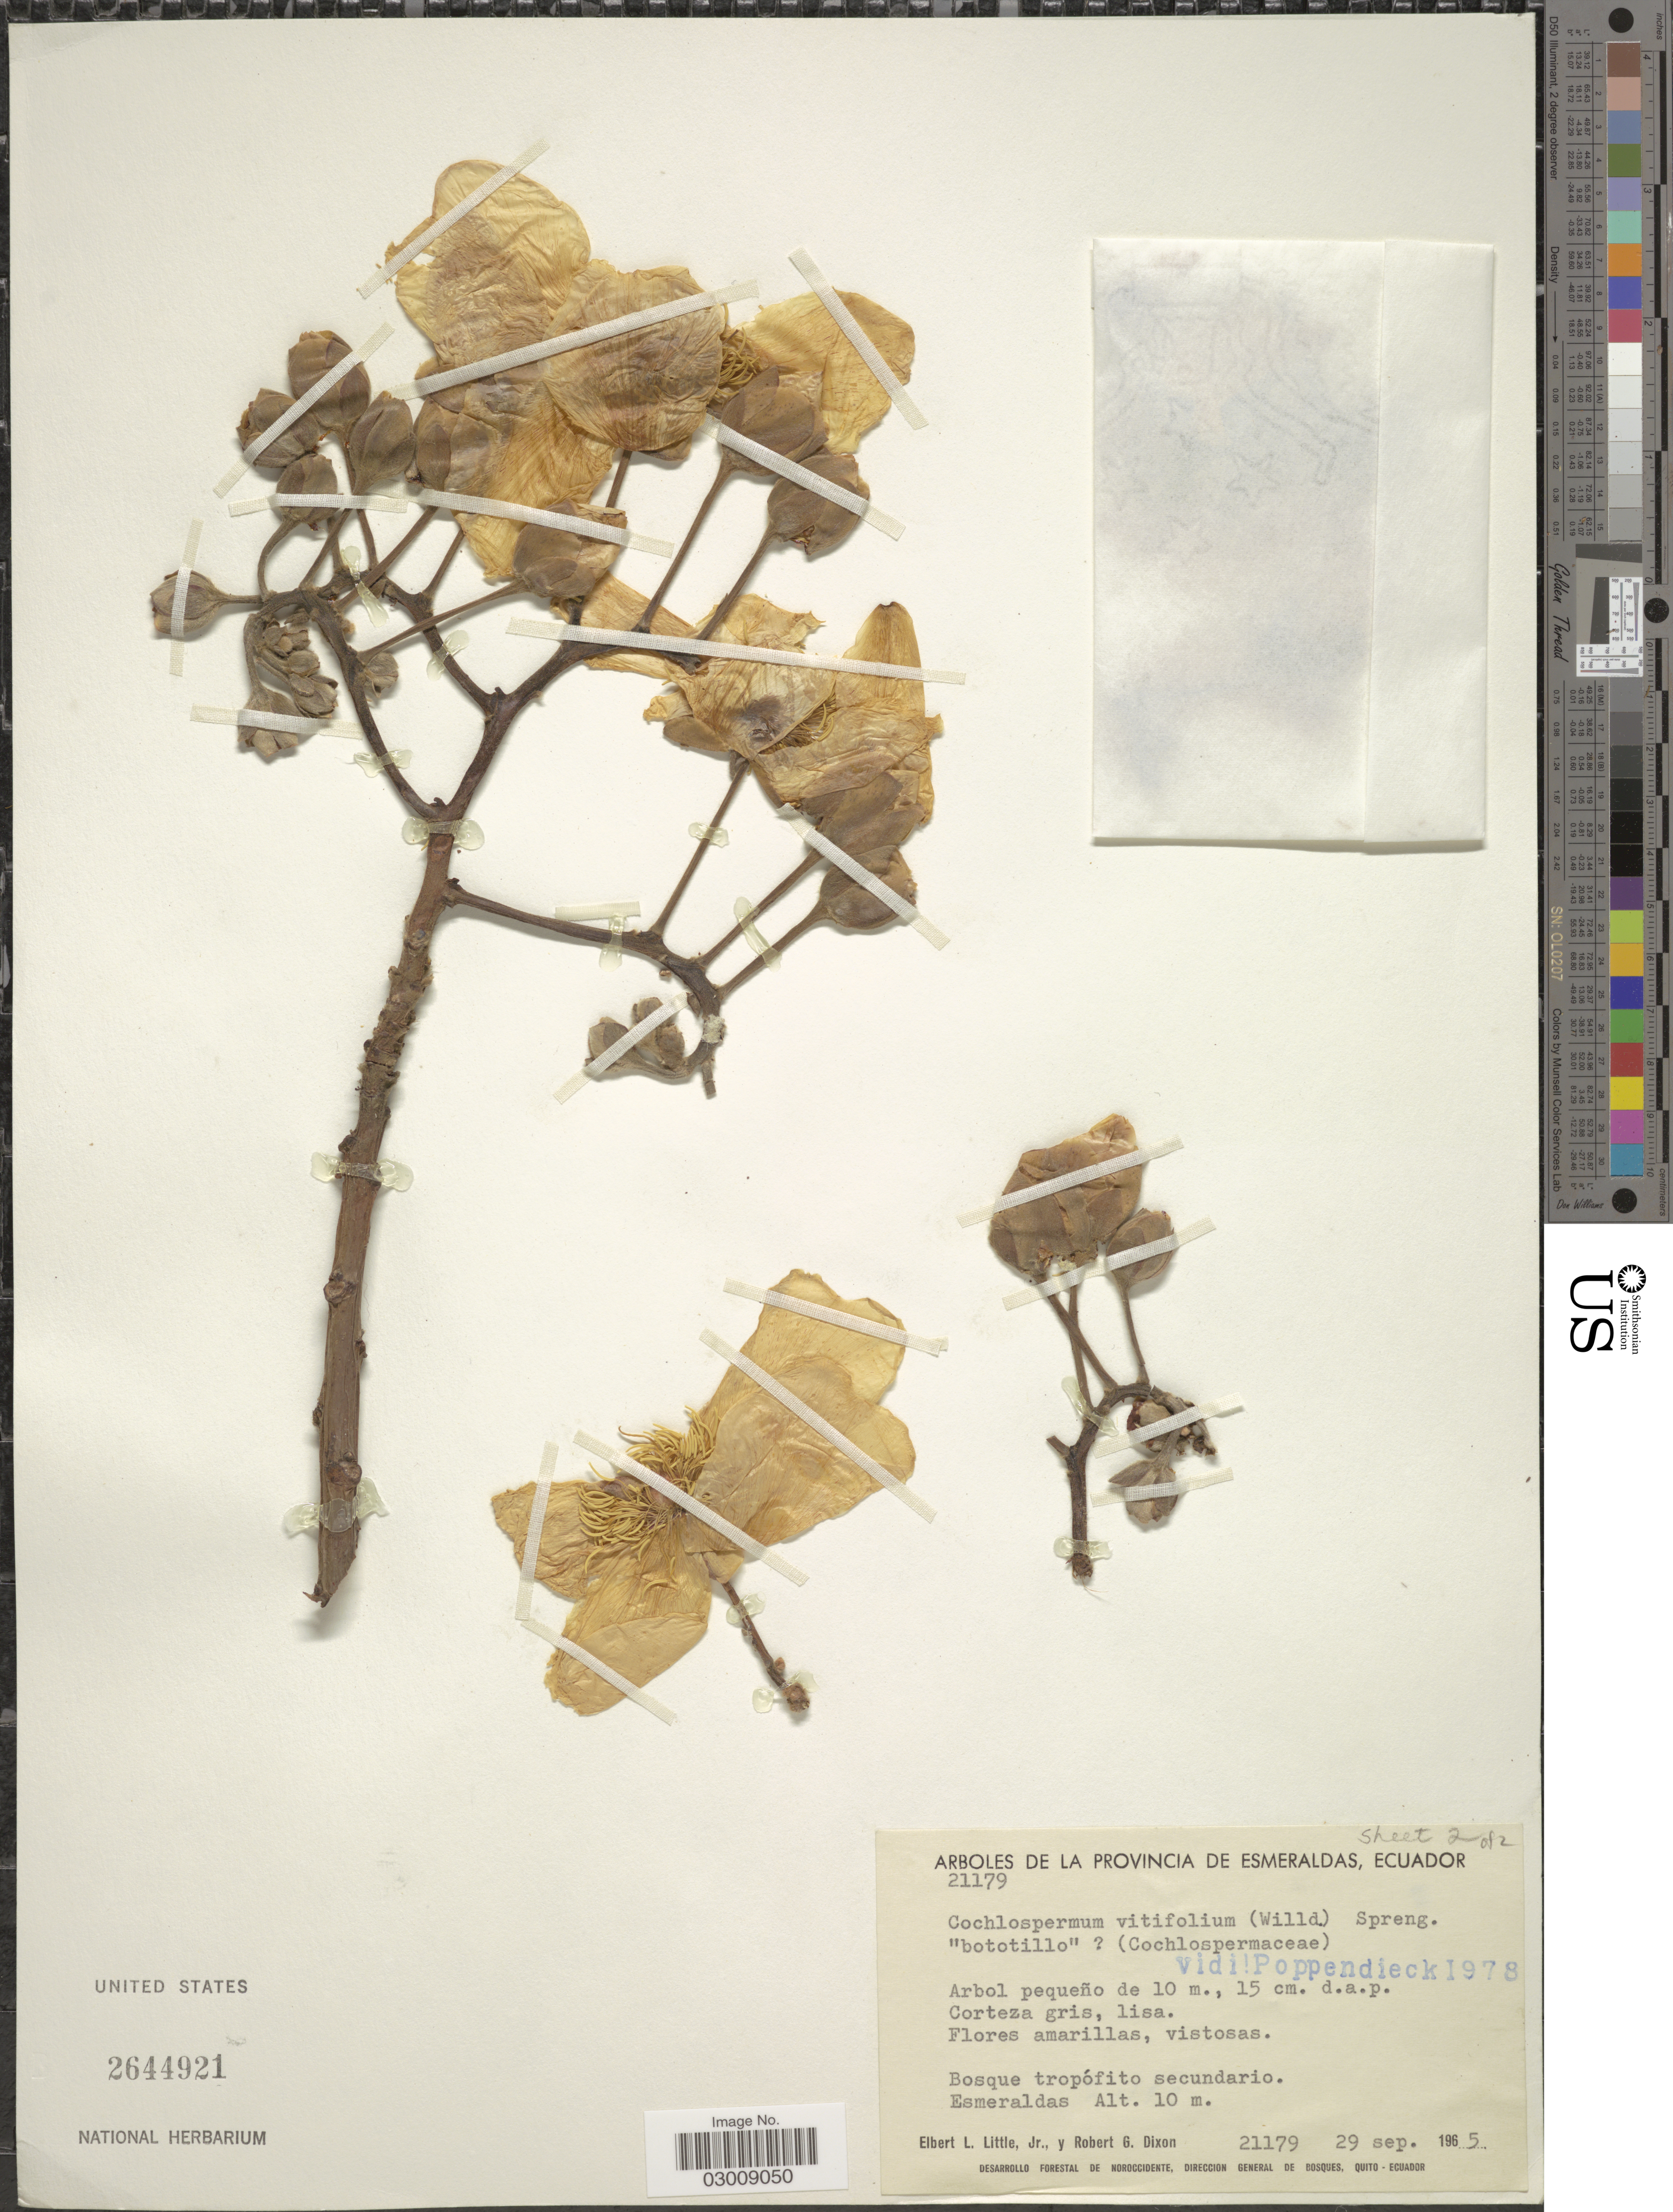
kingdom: Plantae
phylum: Tracheophyta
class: Magnoliopsida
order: Malvales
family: Cochlospermaceae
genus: Cochlospermum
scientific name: Cochlospermum vitifolium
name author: (Willd.) Spreng.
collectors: E. L. Little & R. G. Dixon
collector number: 21179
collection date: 1965-09-29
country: Ecuador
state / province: Esmeraldas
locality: Corteza gris, lisa. [unsure placement]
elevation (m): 10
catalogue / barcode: US 2644921